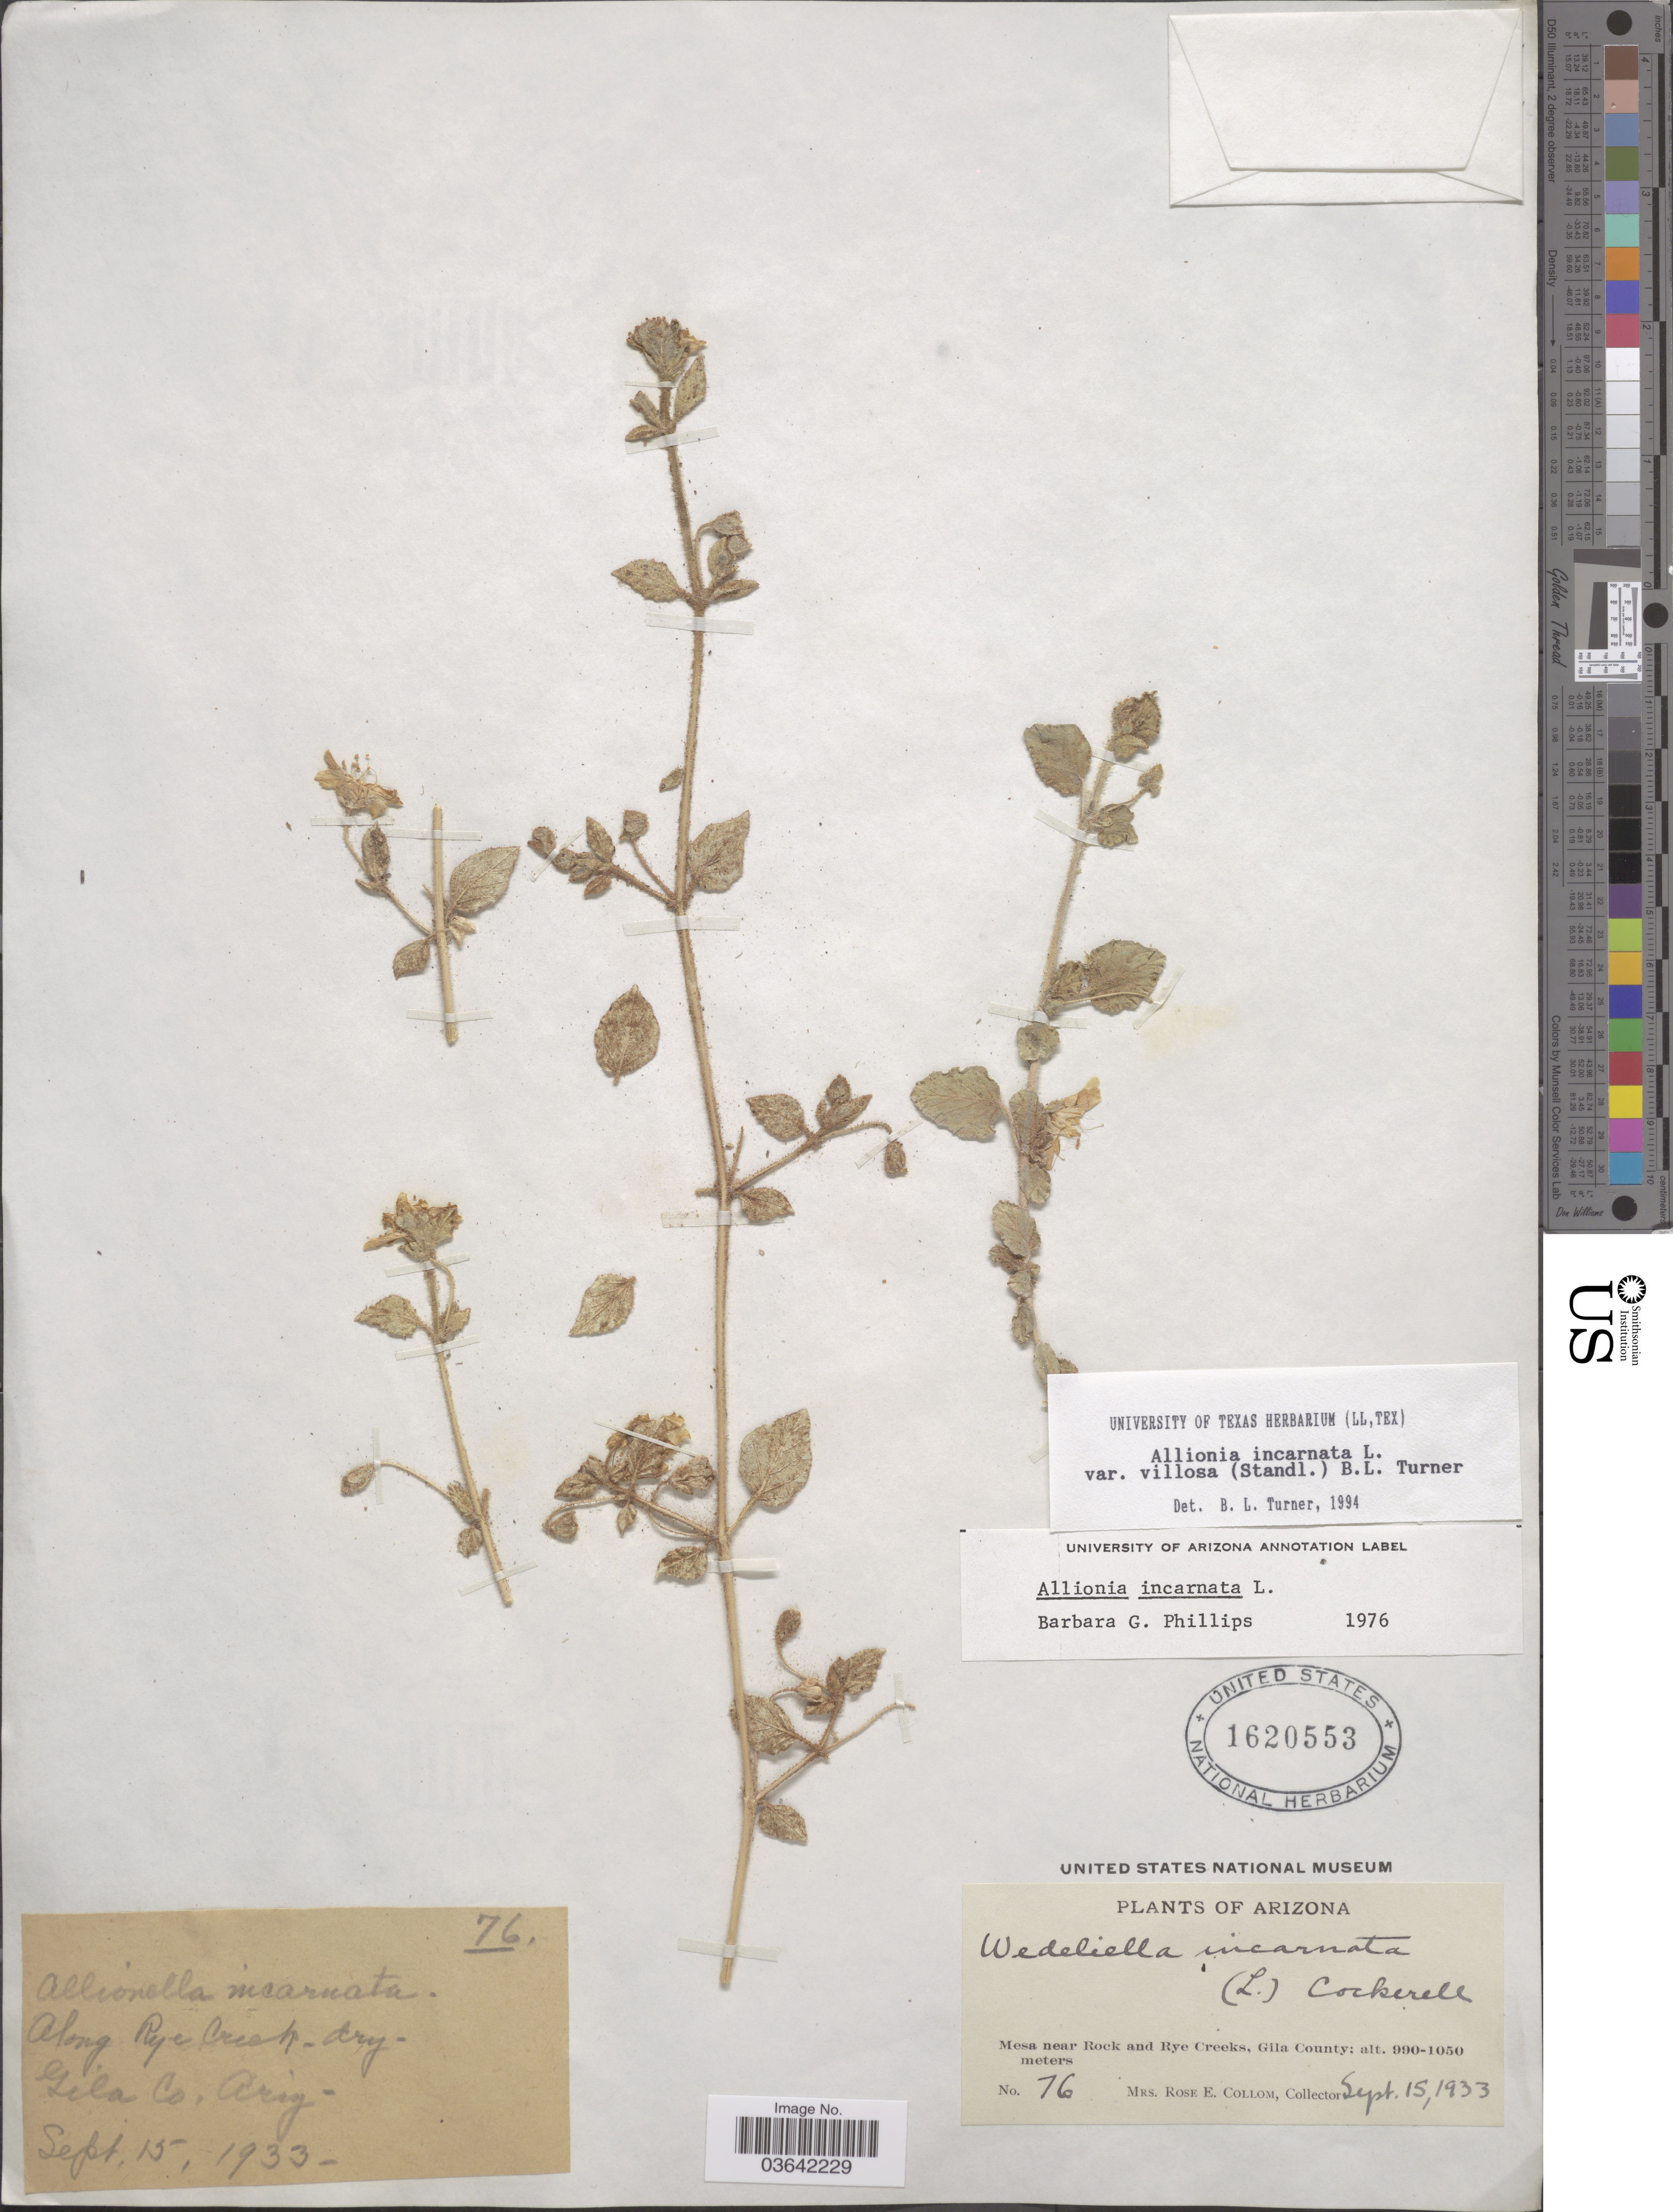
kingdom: Plantae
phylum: Tracheophyta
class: Magnoliopsida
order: Caryophyllales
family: Nyctaginaceae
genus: Allionia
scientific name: Allionia incarnata var. villosa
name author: (Standl.) B.L. Turner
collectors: R. E. Collom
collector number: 76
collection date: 1933-09-15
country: United States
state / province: Arizona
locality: Mesa near Rock and Rye Creeks, Gila County. Along Rye Creek.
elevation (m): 990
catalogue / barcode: US 1620553